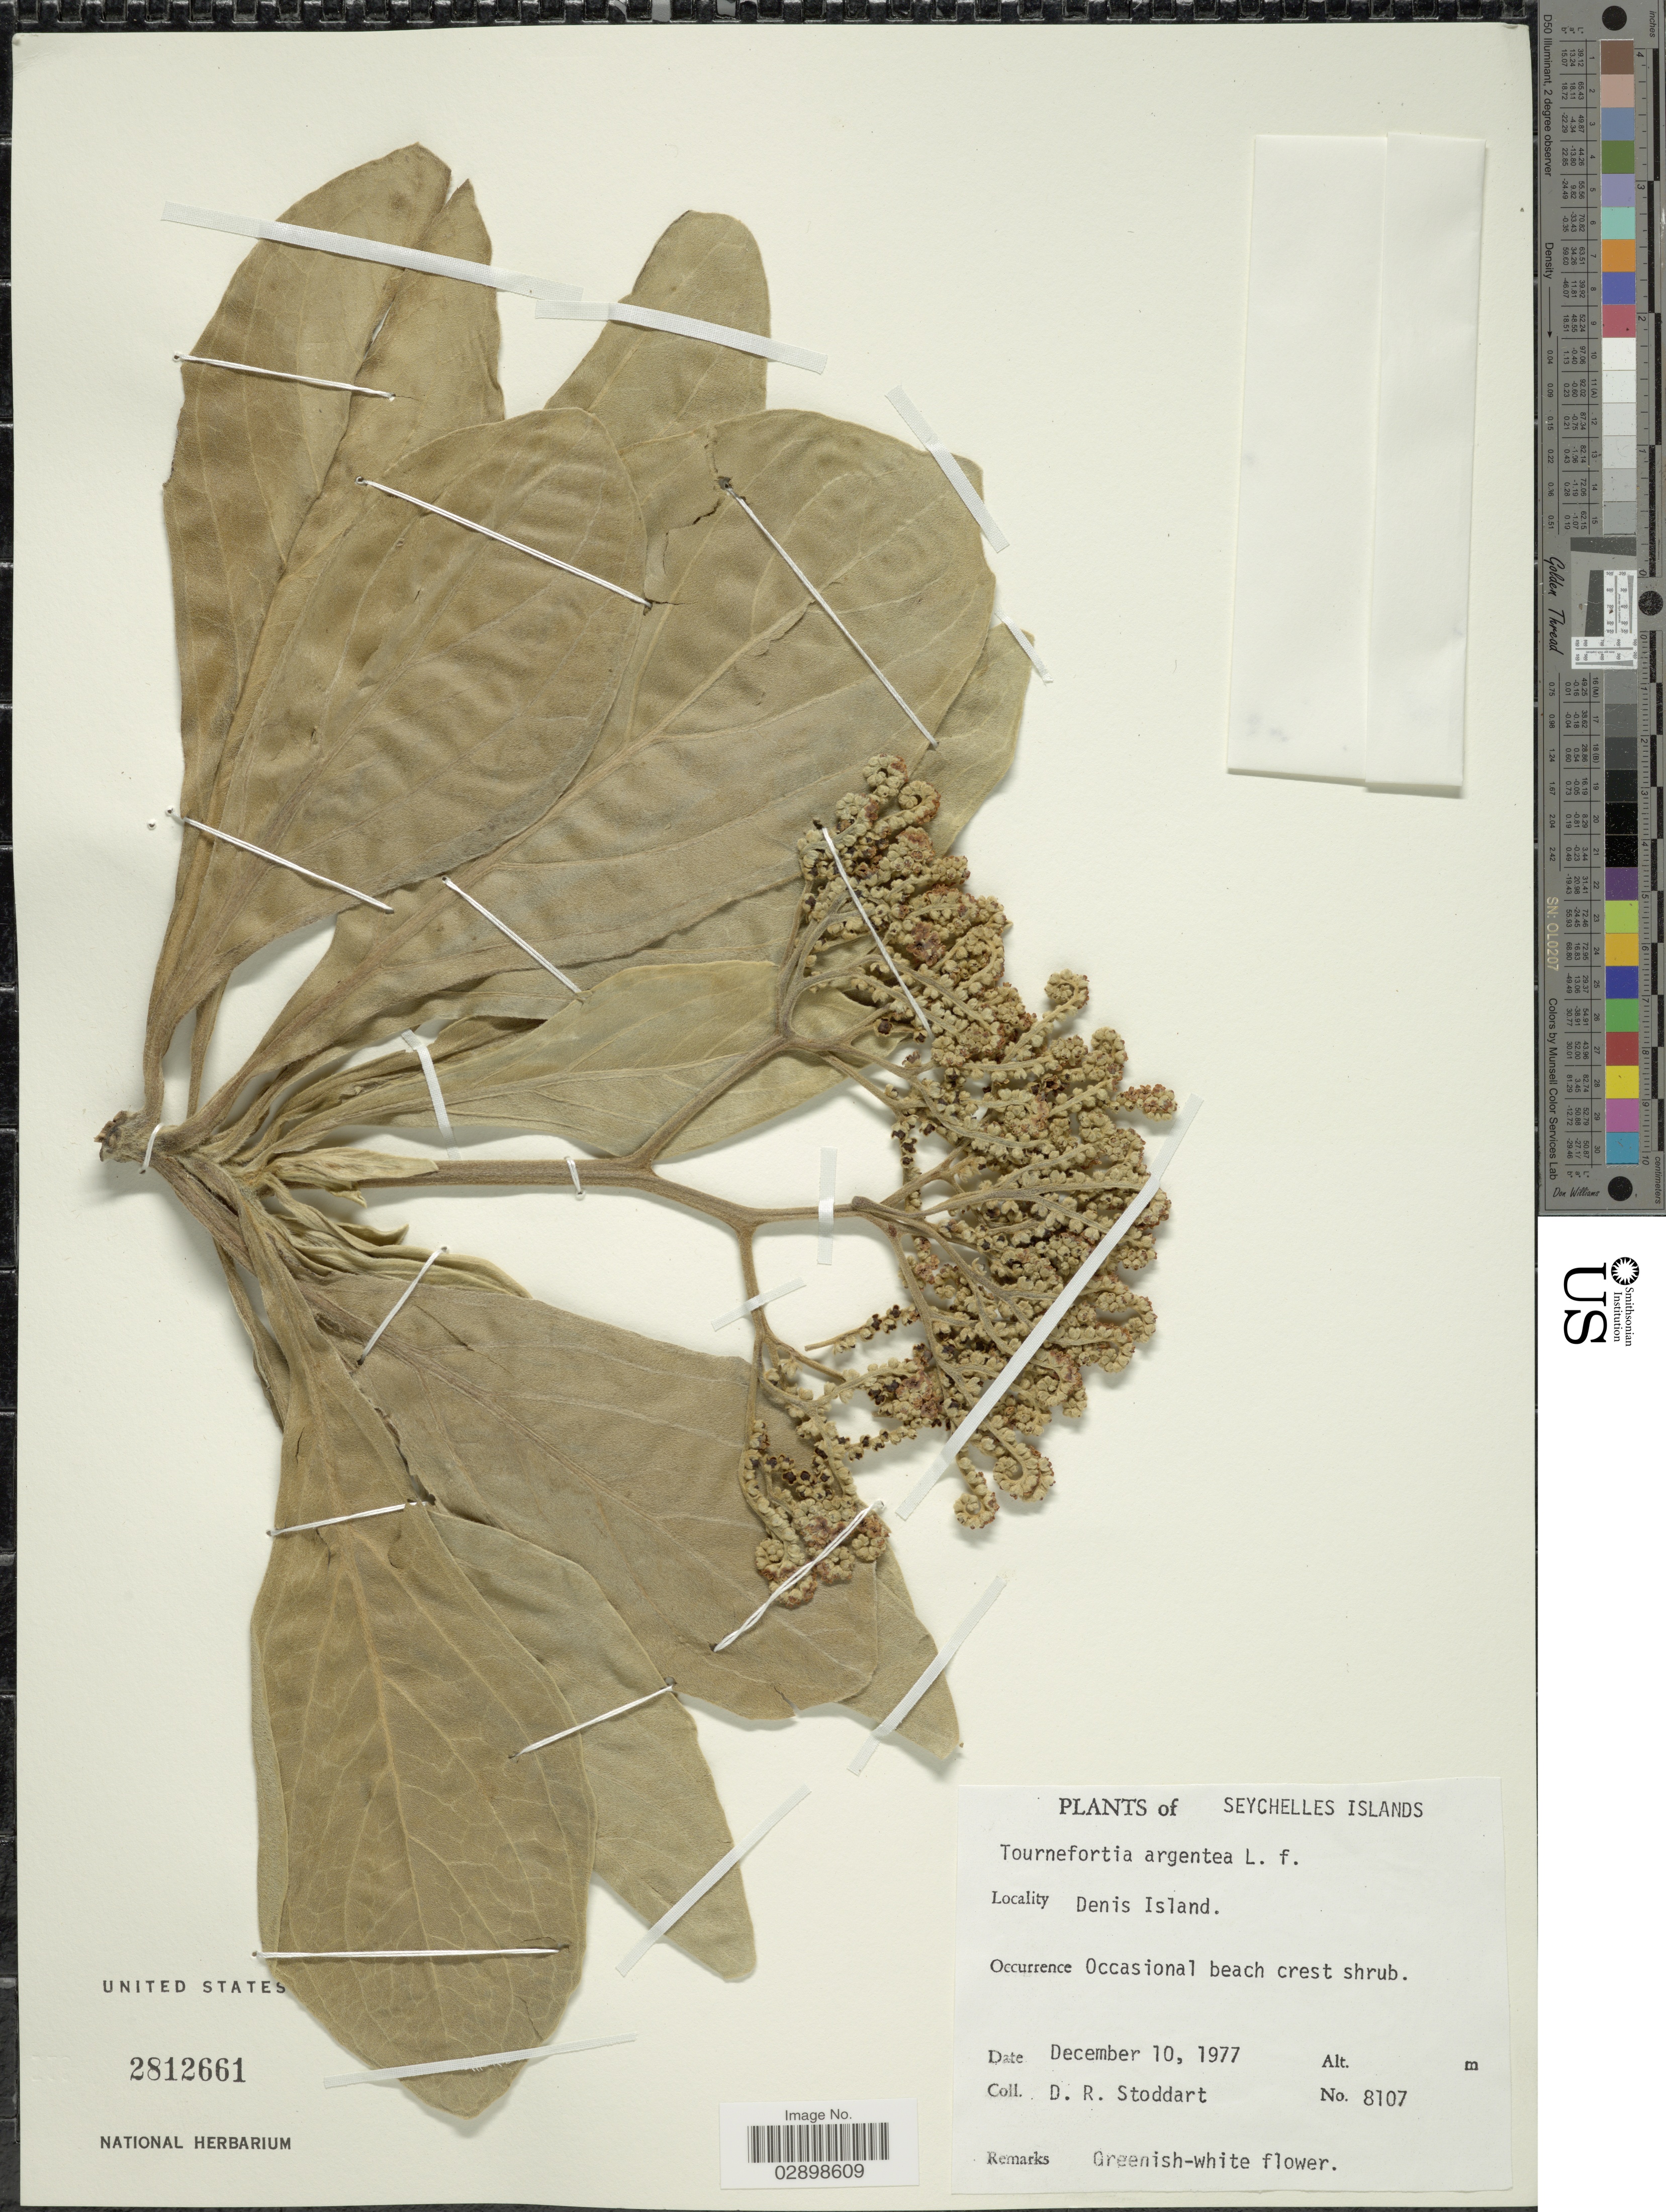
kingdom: Plantae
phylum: Tracheophyta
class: Magnoliopsida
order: Boraginales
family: Heliotropiaceae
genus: Tournefortia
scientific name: Tournefortia argentea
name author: L. f.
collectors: D. R. Stoddart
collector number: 8107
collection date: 1977-12-10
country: Seychelles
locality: Seychelles Islands. Denis Island.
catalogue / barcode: US 2812661